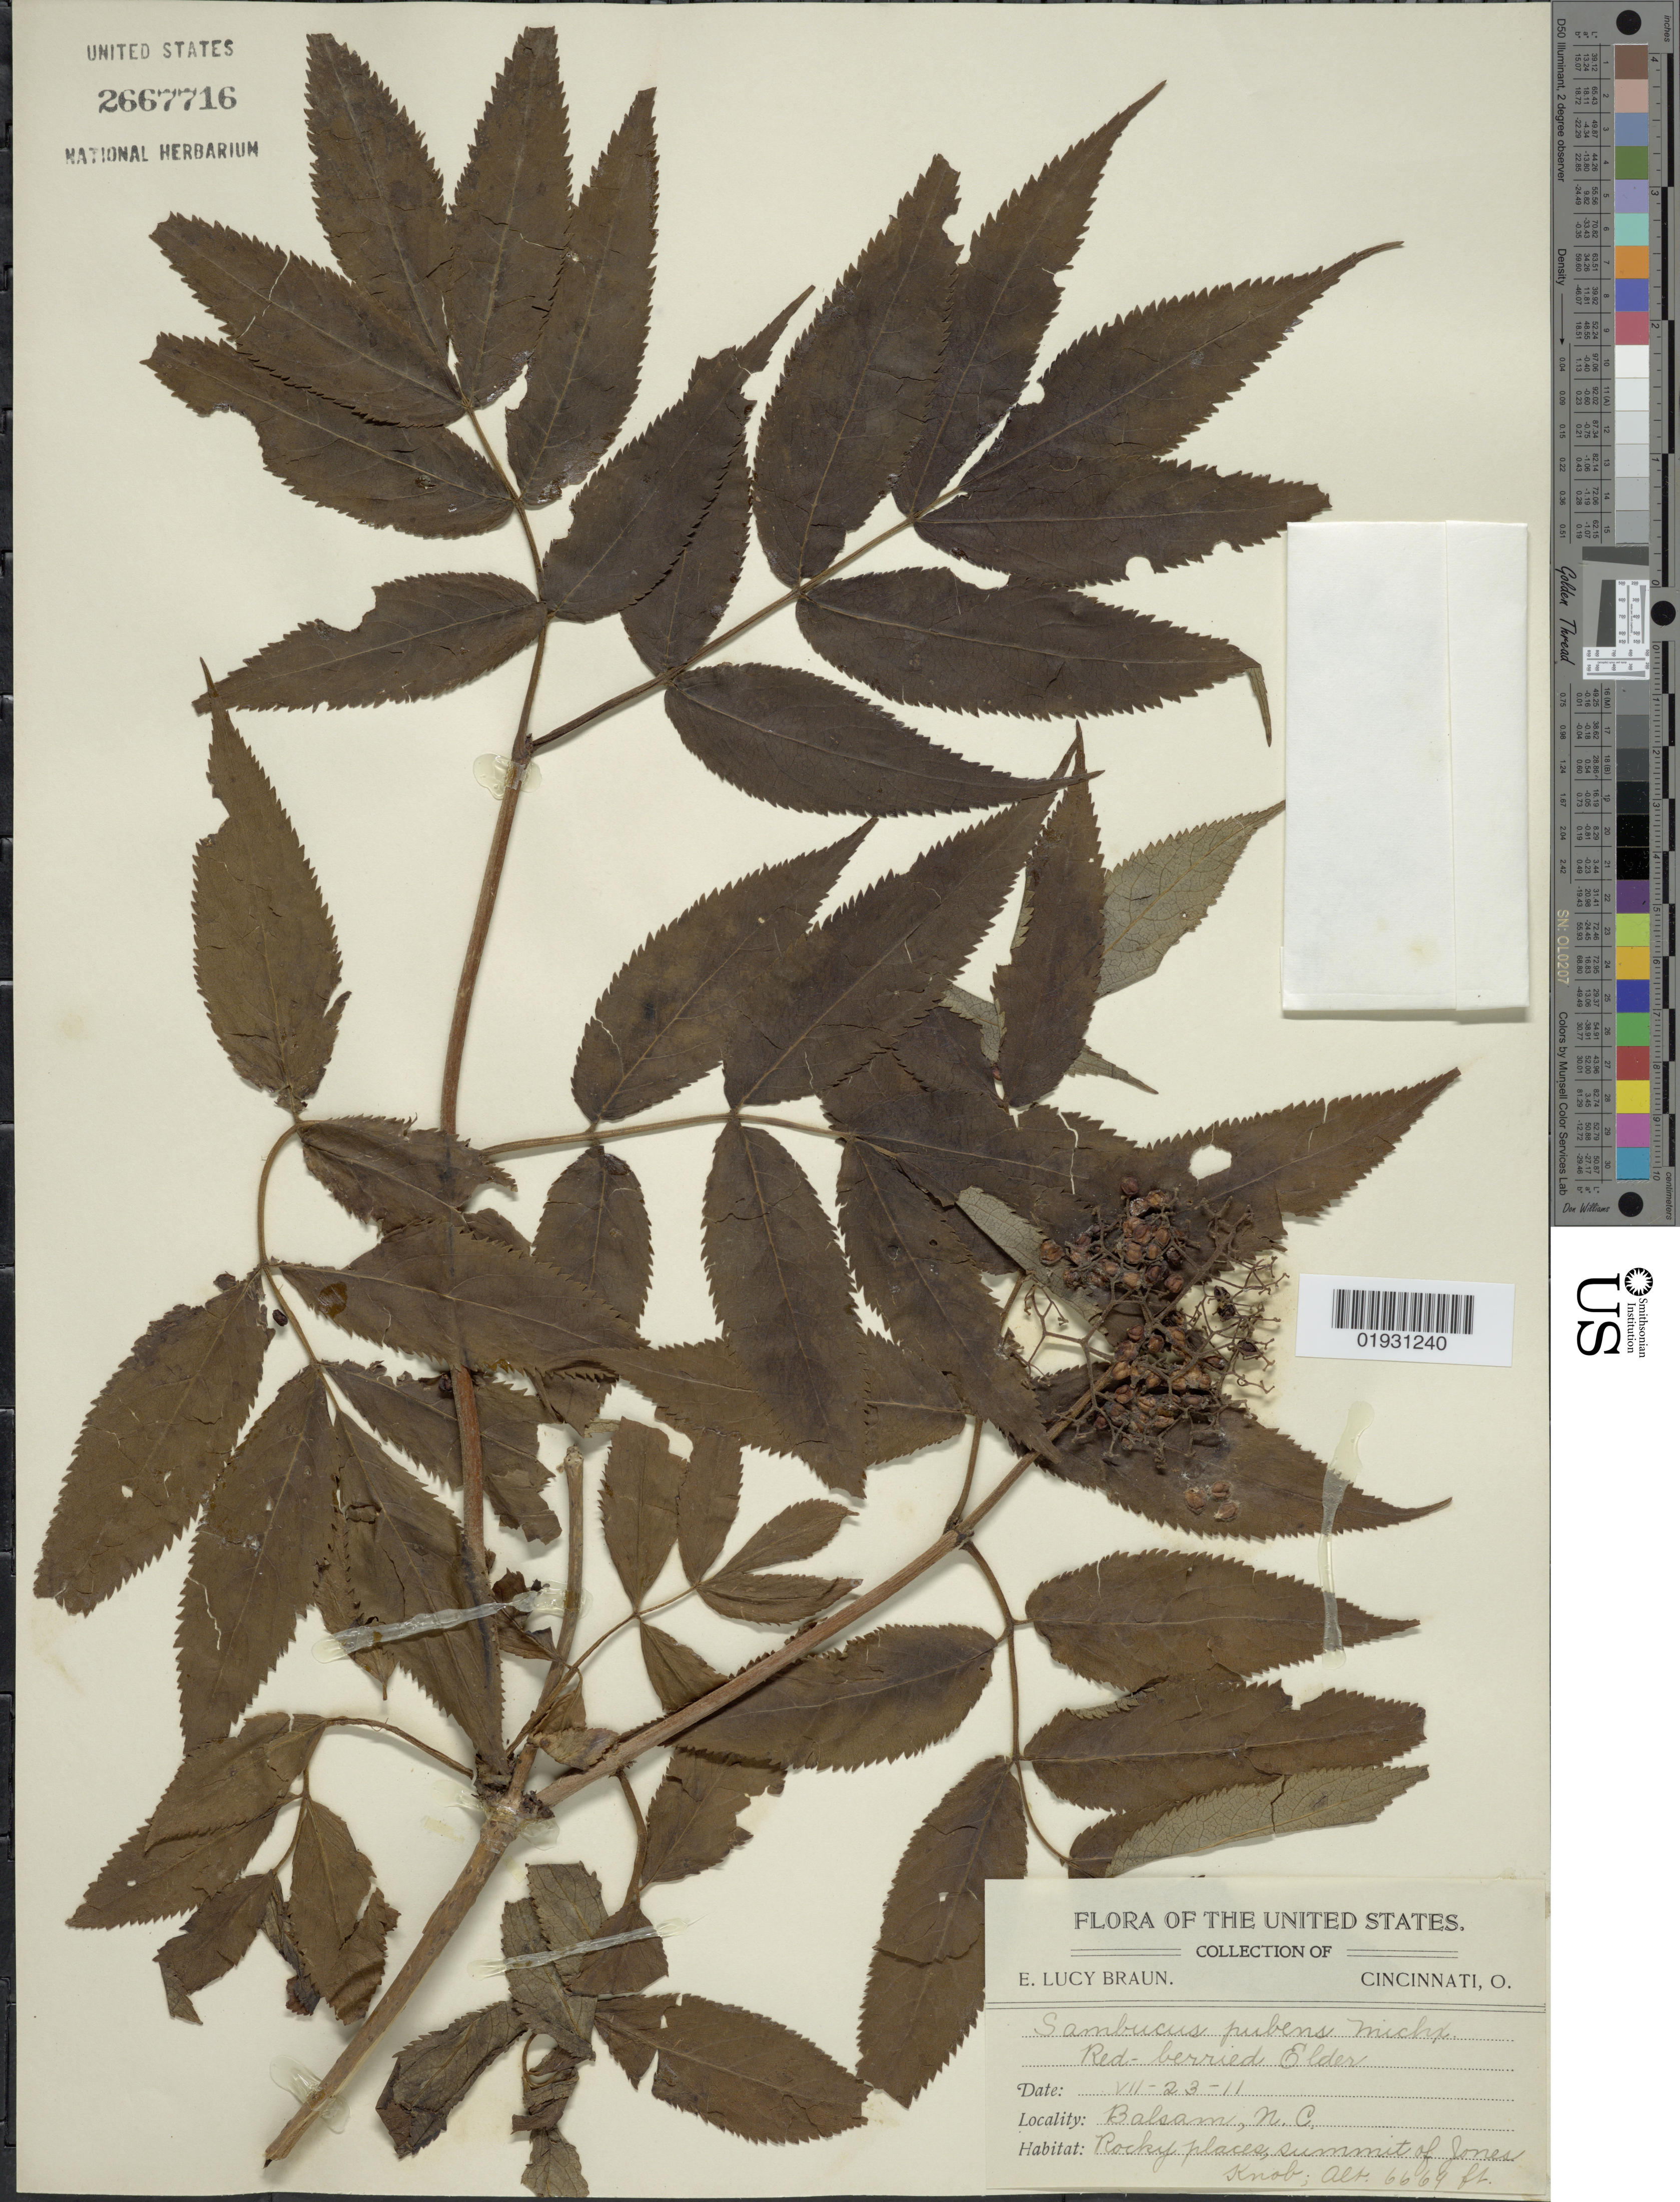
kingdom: Plantae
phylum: Tracheophyta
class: Magnoliopsida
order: Dipsacales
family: Viburnaceae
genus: Sambucus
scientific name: Sambucus racemosa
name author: L.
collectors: E. L. Braun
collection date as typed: Transcribed d/m/y: 23/7/11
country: United States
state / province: North Carolina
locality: Balsam. Rocky places, summit of Jones Knob.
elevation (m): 2033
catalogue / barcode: US 2667716